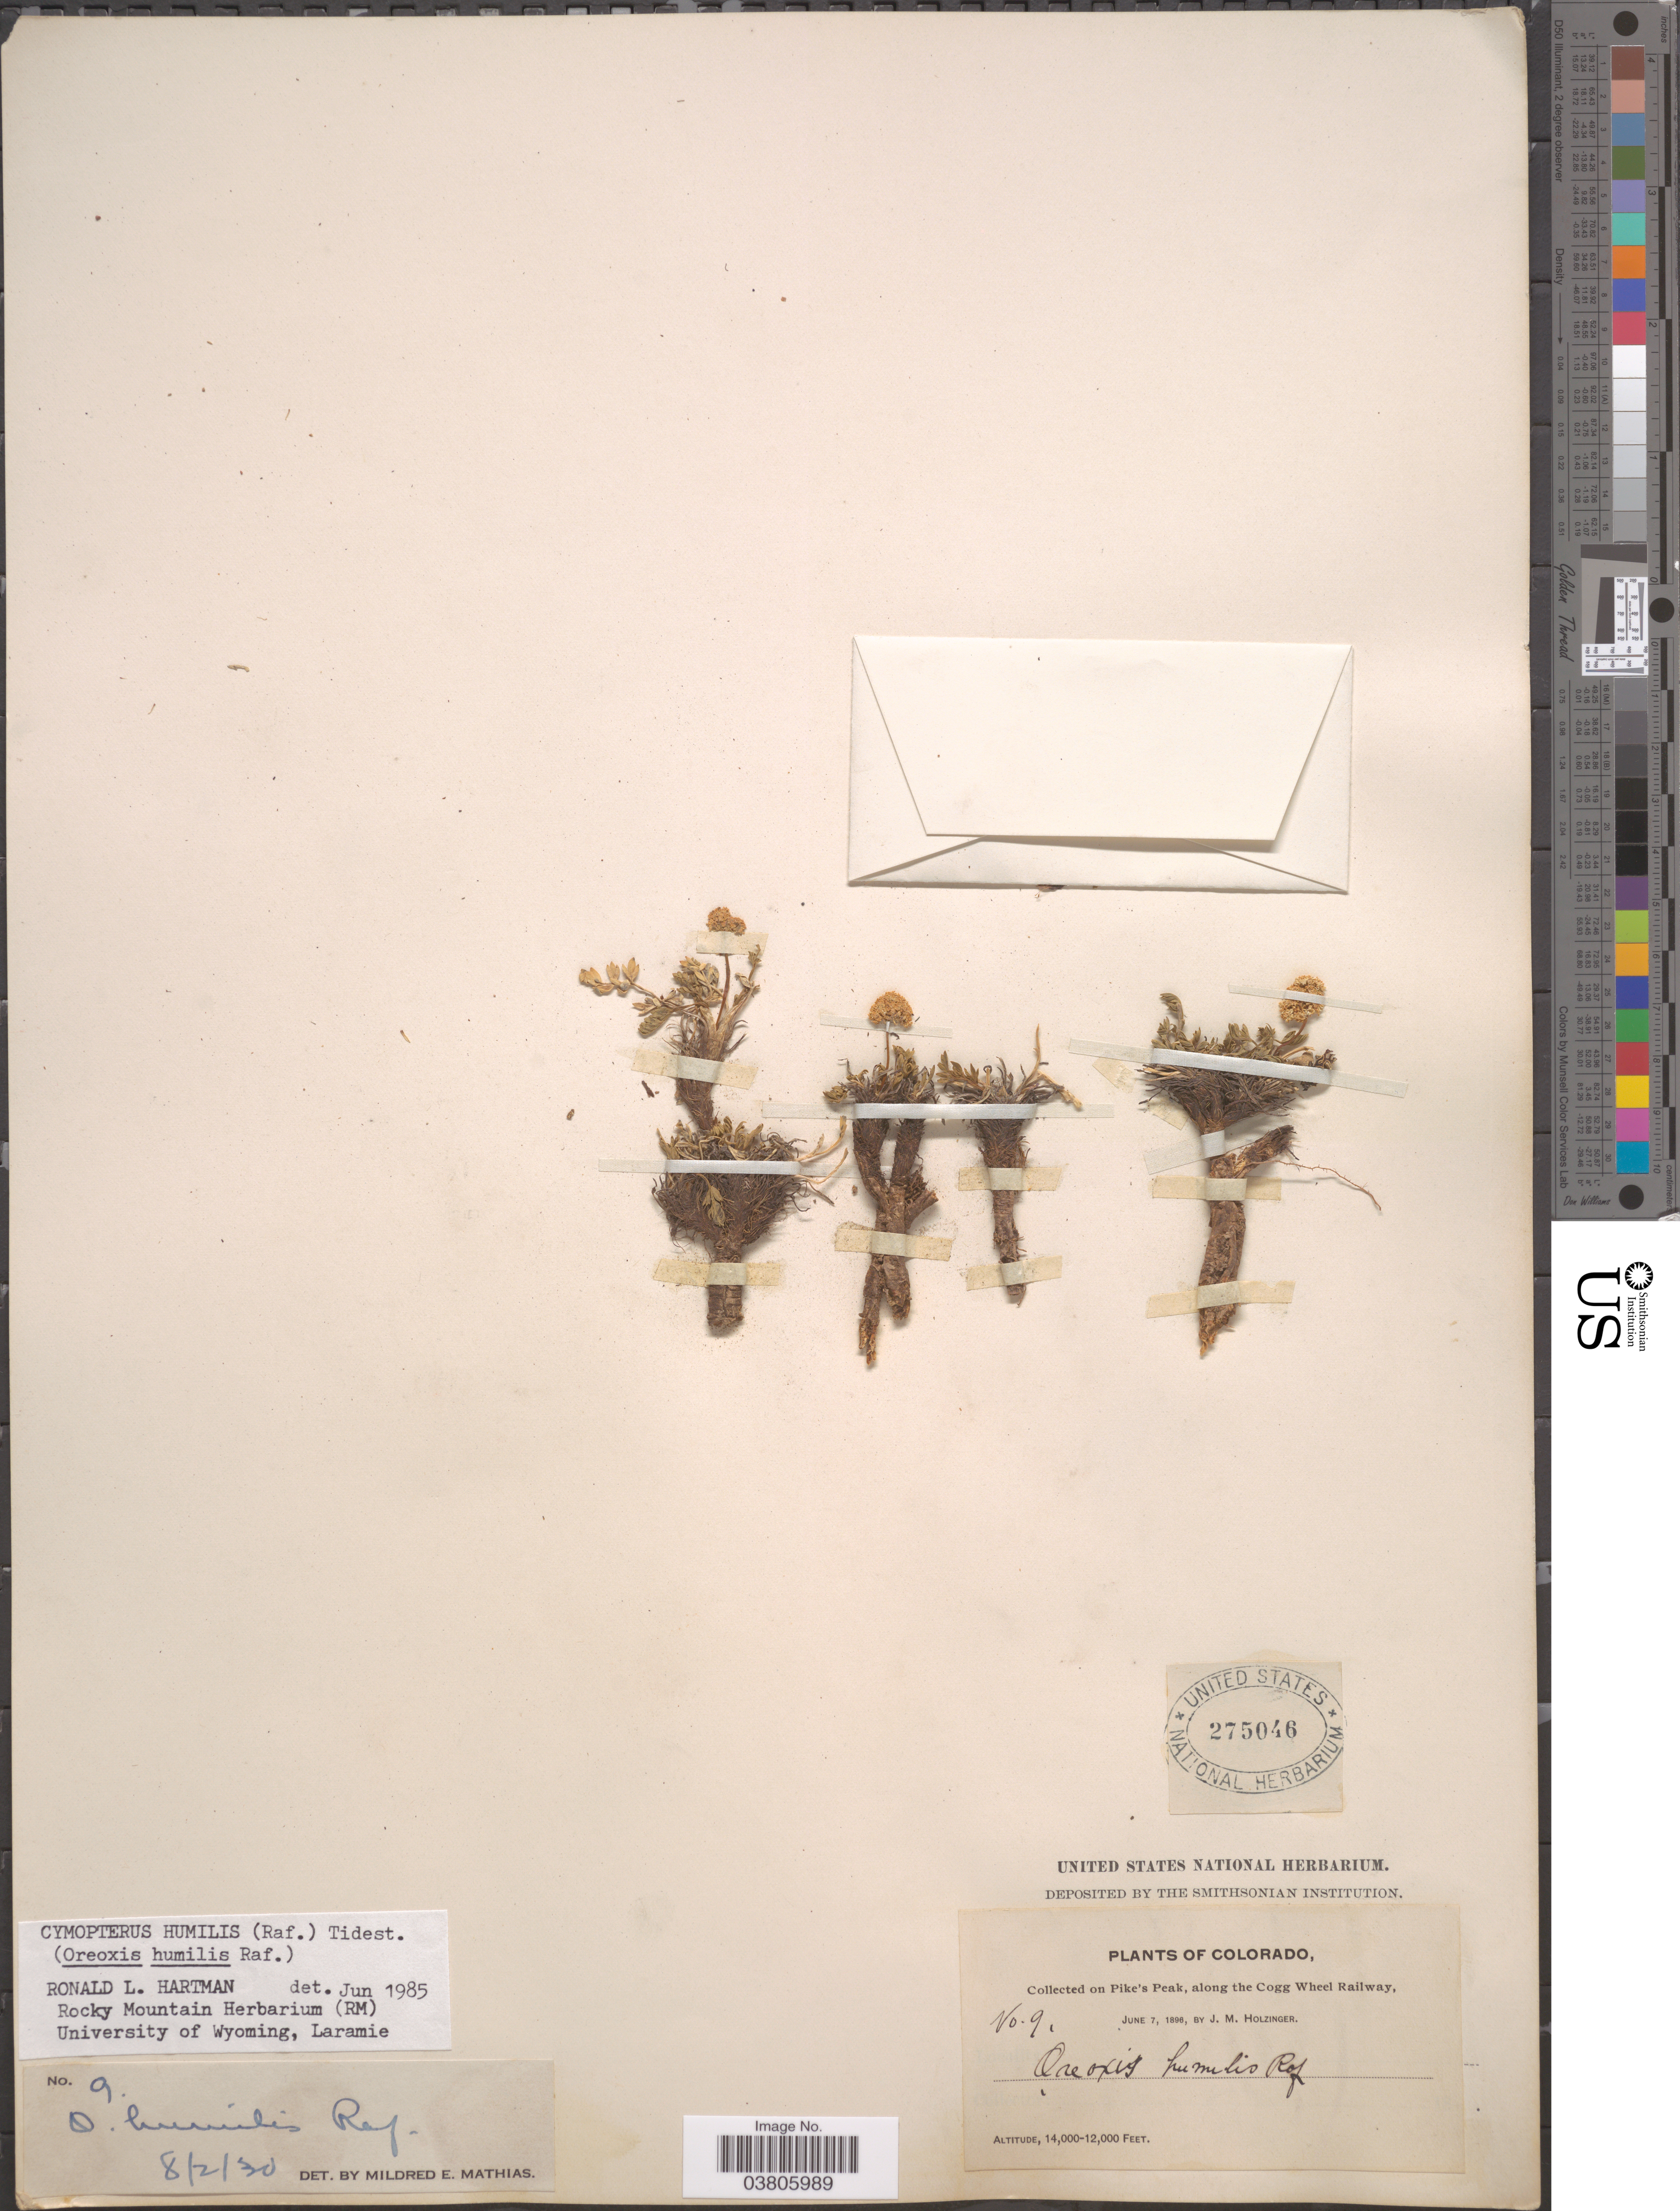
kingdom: Plantae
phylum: Tracheophyta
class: Magnoliopsida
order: Apiales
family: Apiaceae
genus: Cymopterus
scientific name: Cymopterus humilis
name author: (Raf.) Tidestr.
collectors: J. M. Holzinger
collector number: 9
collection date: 1896-06-07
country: United States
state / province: Colorado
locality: Pike's Peak, along the Cogg Wheel Railway.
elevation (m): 3658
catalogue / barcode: US 275046